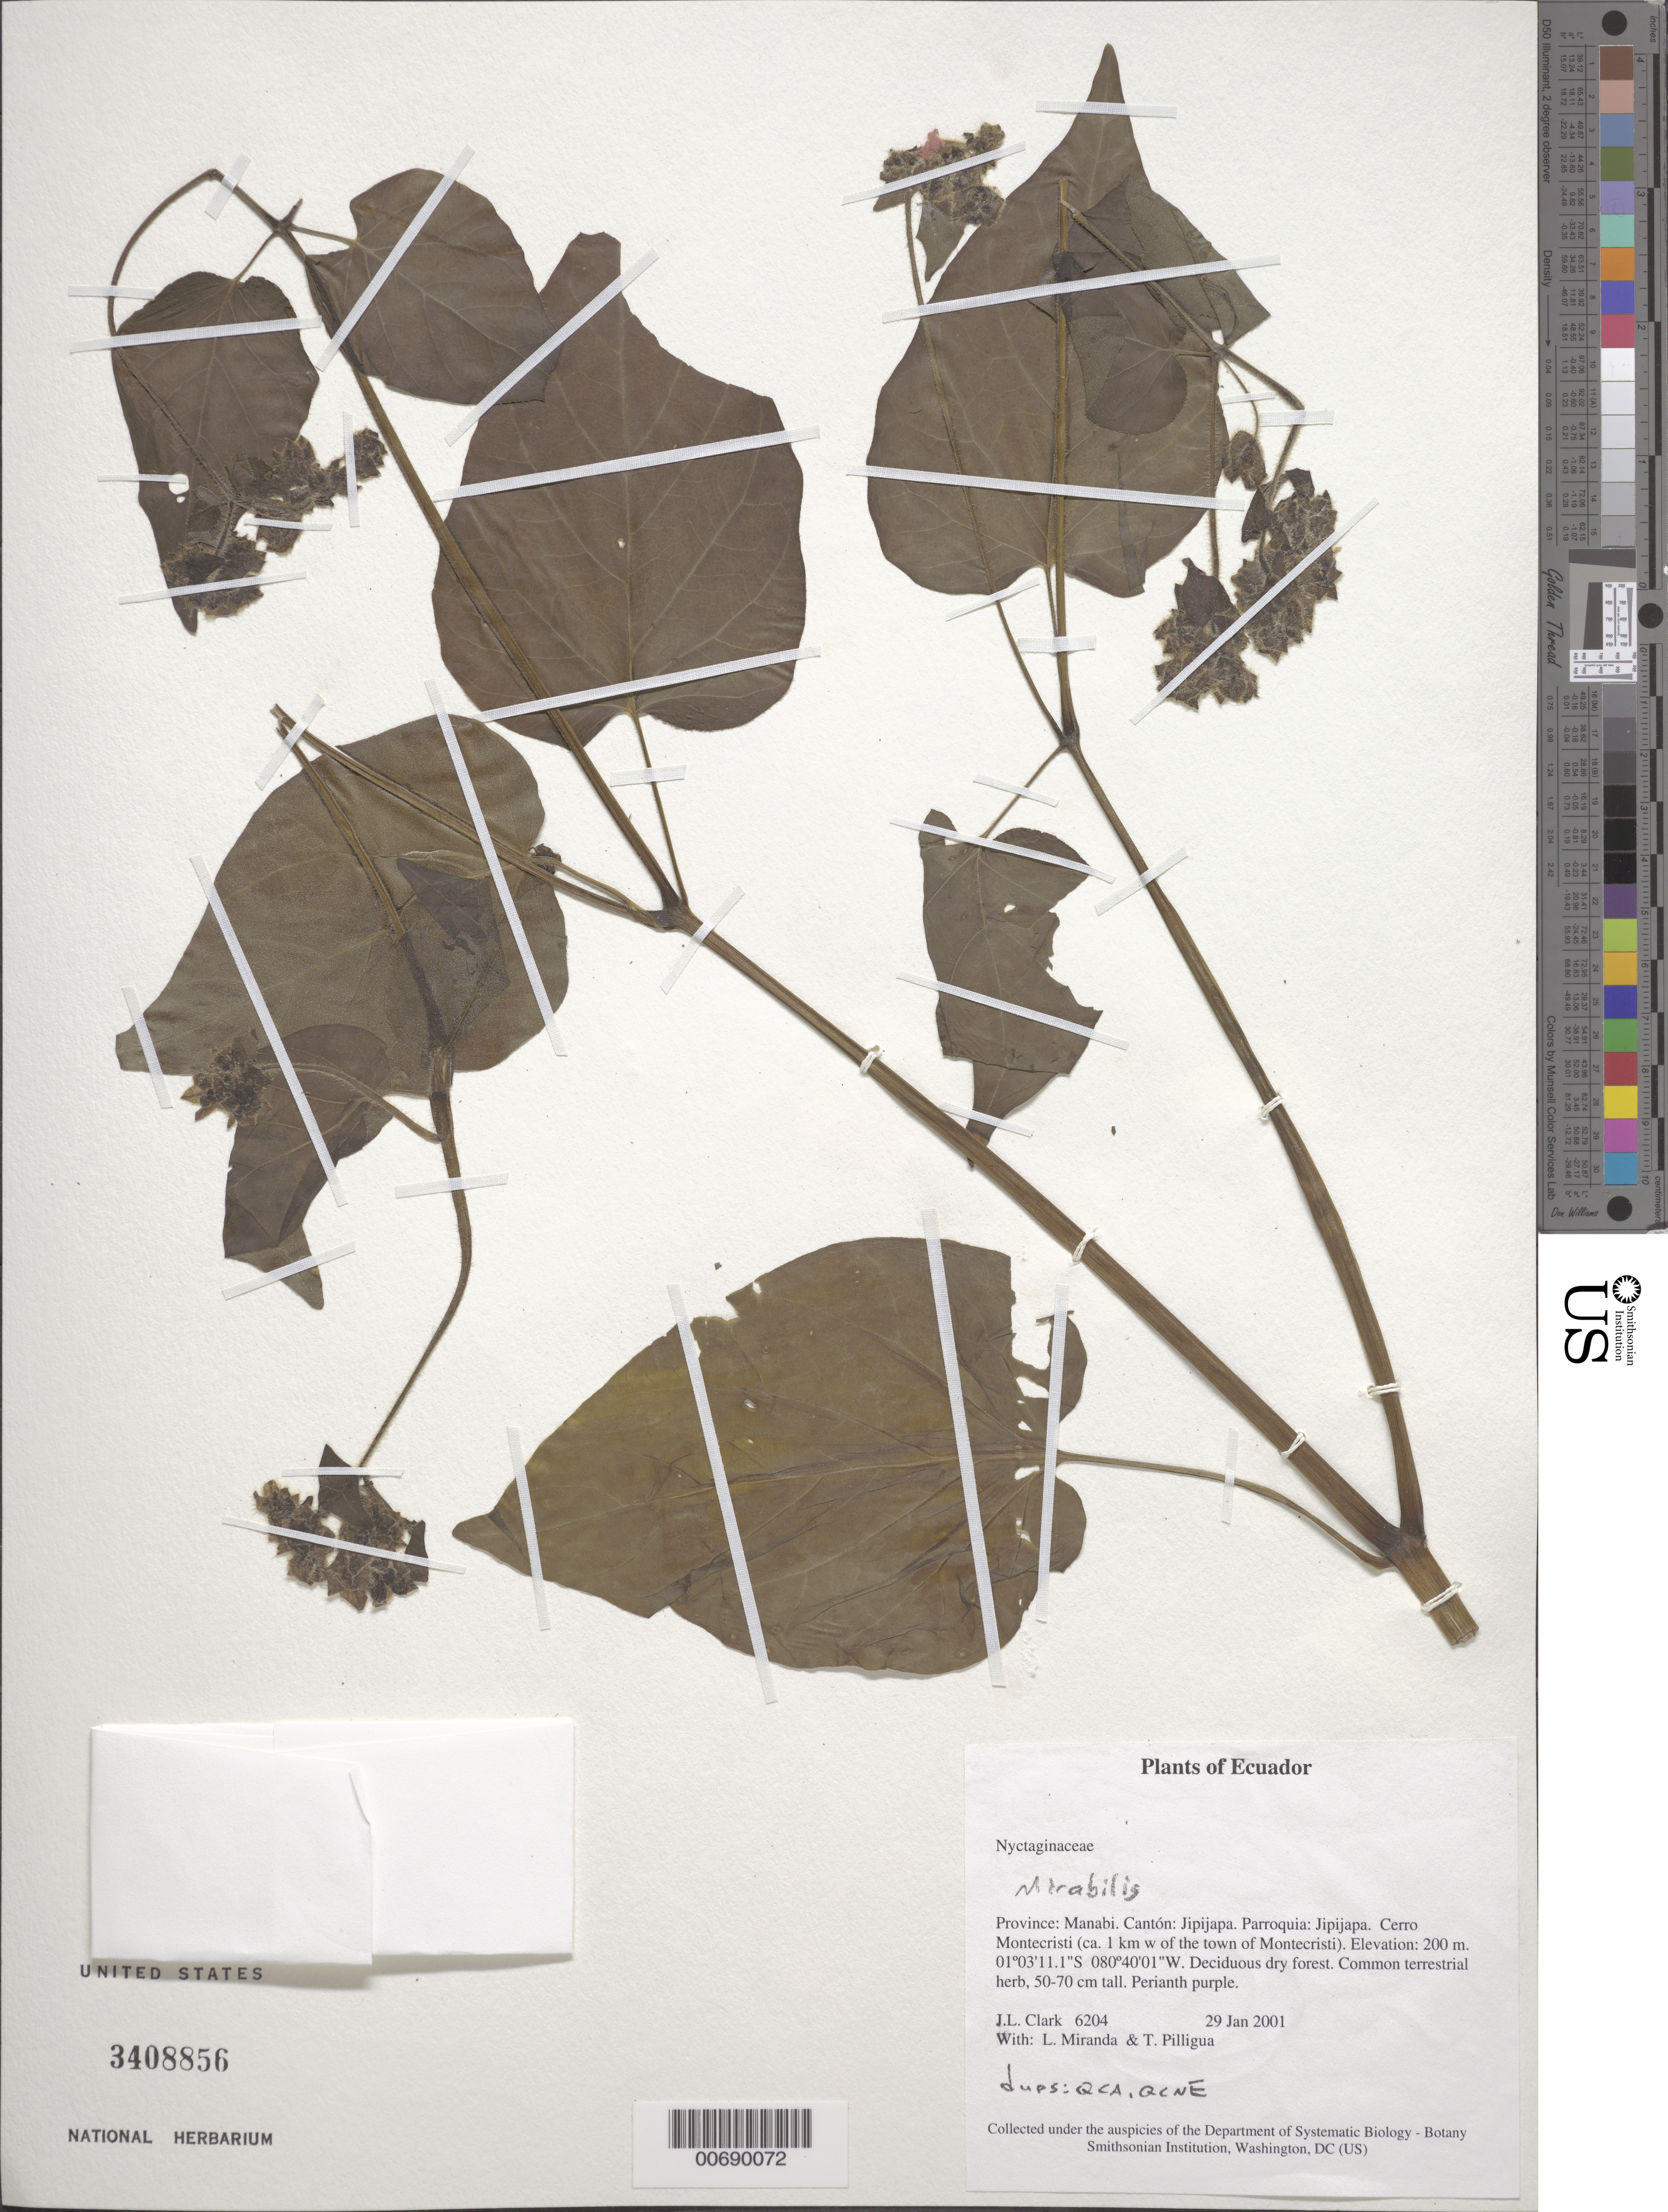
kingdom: Plantae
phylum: Tracheophyta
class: Magnoliopsida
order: Caryophyllales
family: Nyctaginaceae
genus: Mirabilis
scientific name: Mirabilis sp.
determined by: Liesner, R. L.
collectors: J. L. Clark, L. Miranda & T. Pilligua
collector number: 6204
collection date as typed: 29 Jan 2001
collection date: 2001-01-29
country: Ecuador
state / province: Manabí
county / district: Jipijapa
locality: Parroquia: Jipijapa. Cerro Montecristi (ca. 1 km W of the town of Montecristi).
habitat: Deciduous dry forest.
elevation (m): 200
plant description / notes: QCA, QCNE, US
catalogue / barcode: US 3408856